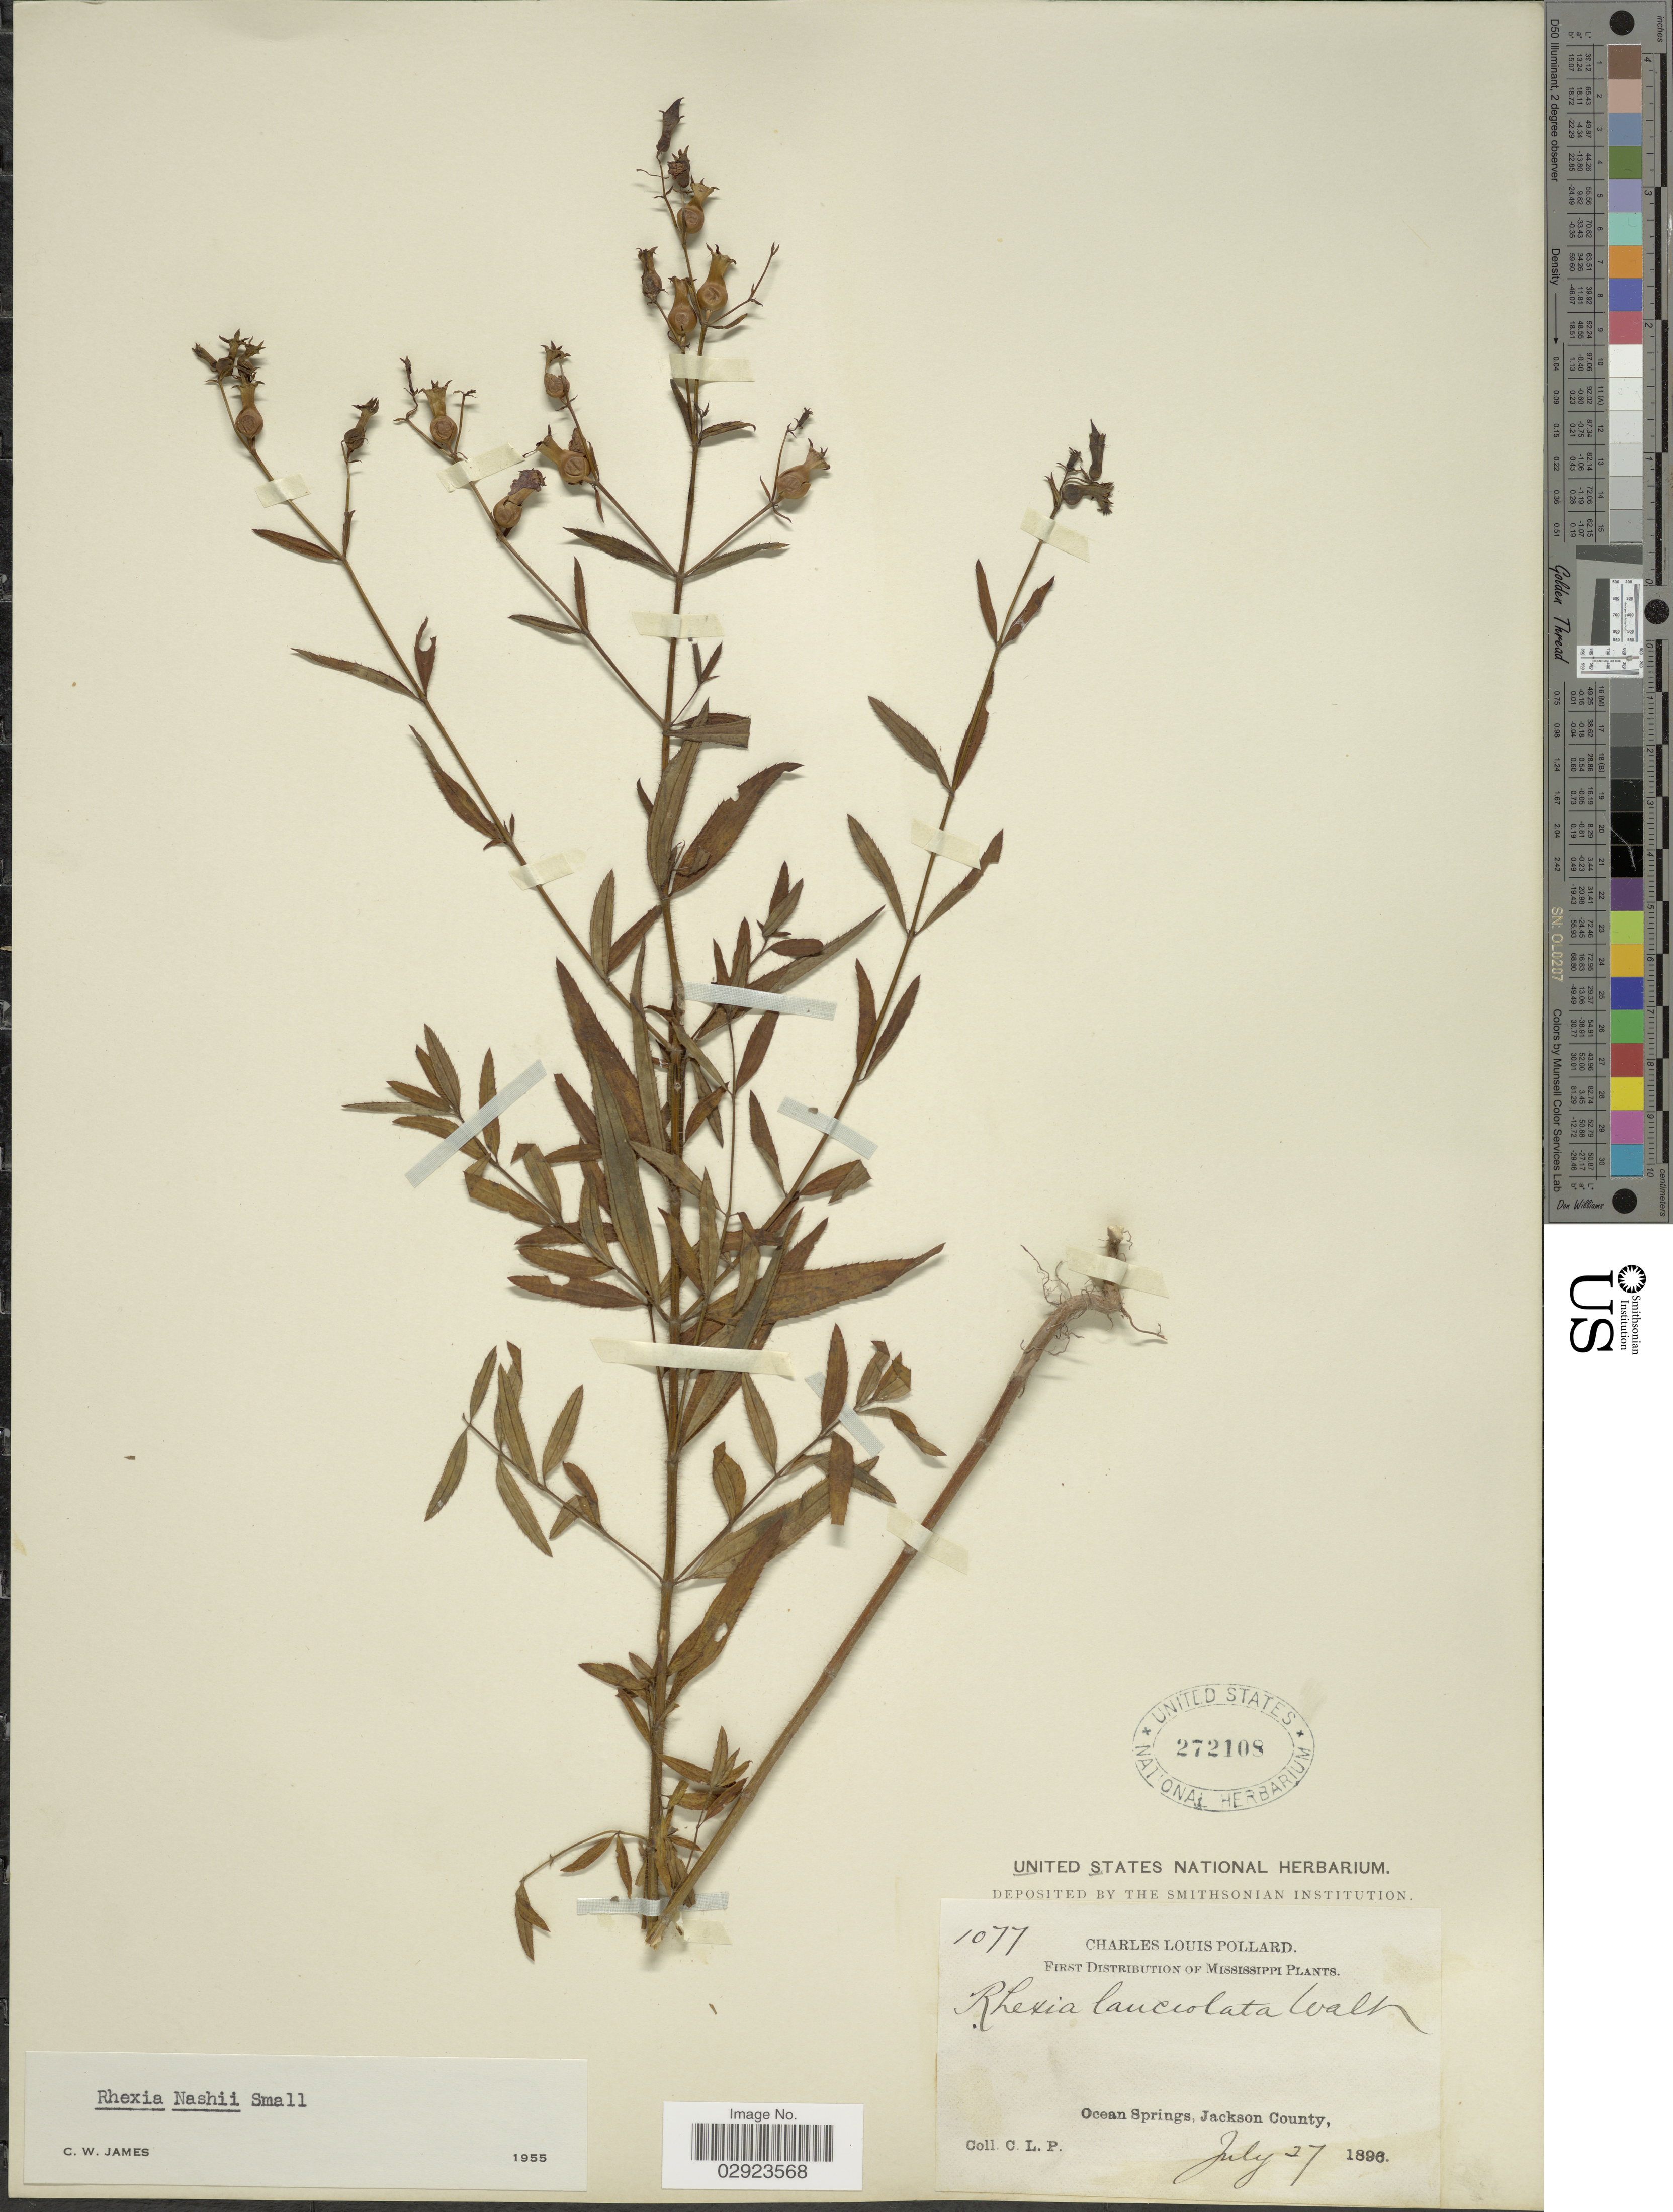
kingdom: Plantae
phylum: Tracheophyta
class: Magnoliopsida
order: Myrtales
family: Melastomataceae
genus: Rhexia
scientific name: Rhexia nashii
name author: Small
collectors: C. L. Pollard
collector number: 1077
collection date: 1896-07-27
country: United States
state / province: Mississippi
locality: Ocean Sprins, Jackson County.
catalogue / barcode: US 272108